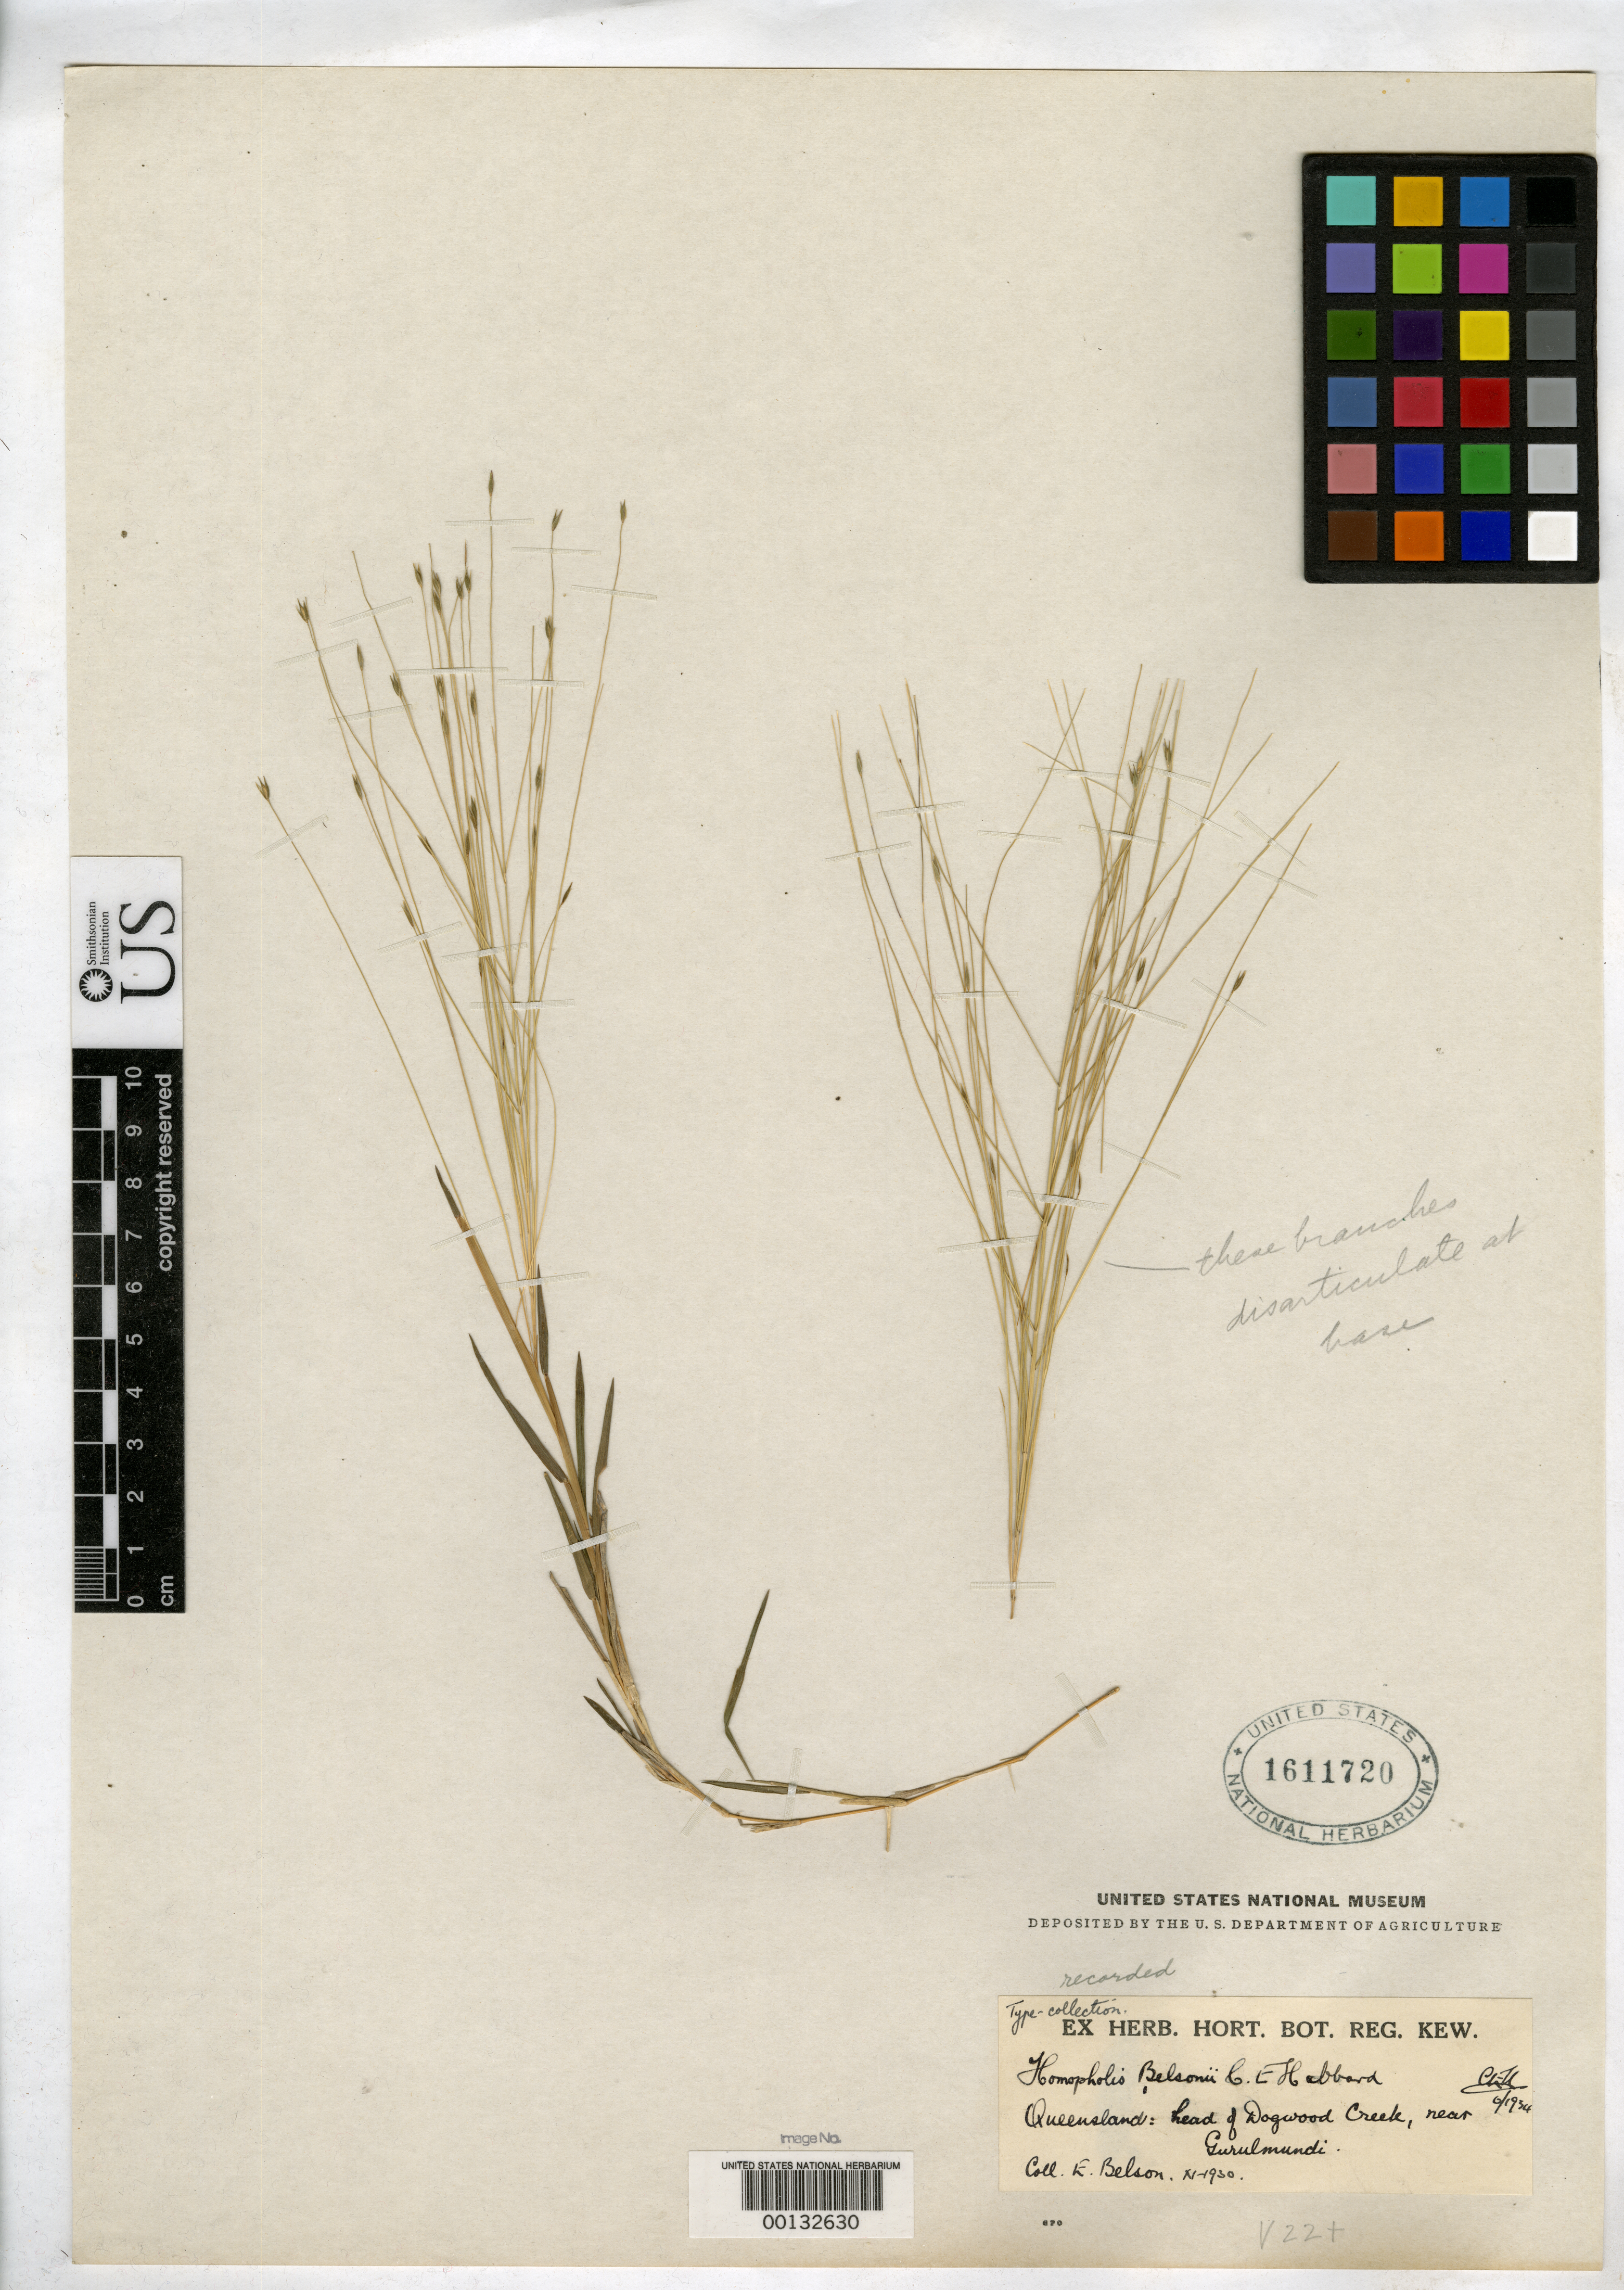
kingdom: Plantae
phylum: Tracheophyta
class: Liliopsida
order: Poales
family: Poaceae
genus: Homopholis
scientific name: Homopholis belsonii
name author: C.E. Hubb.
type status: Isotype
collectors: E. Belson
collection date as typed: Nov 1930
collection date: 1930-11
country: Australia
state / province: Queensland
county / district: Darling Downs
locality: Near Gurulmundi, head of Dogwood Creek.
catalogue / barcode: US 1611720